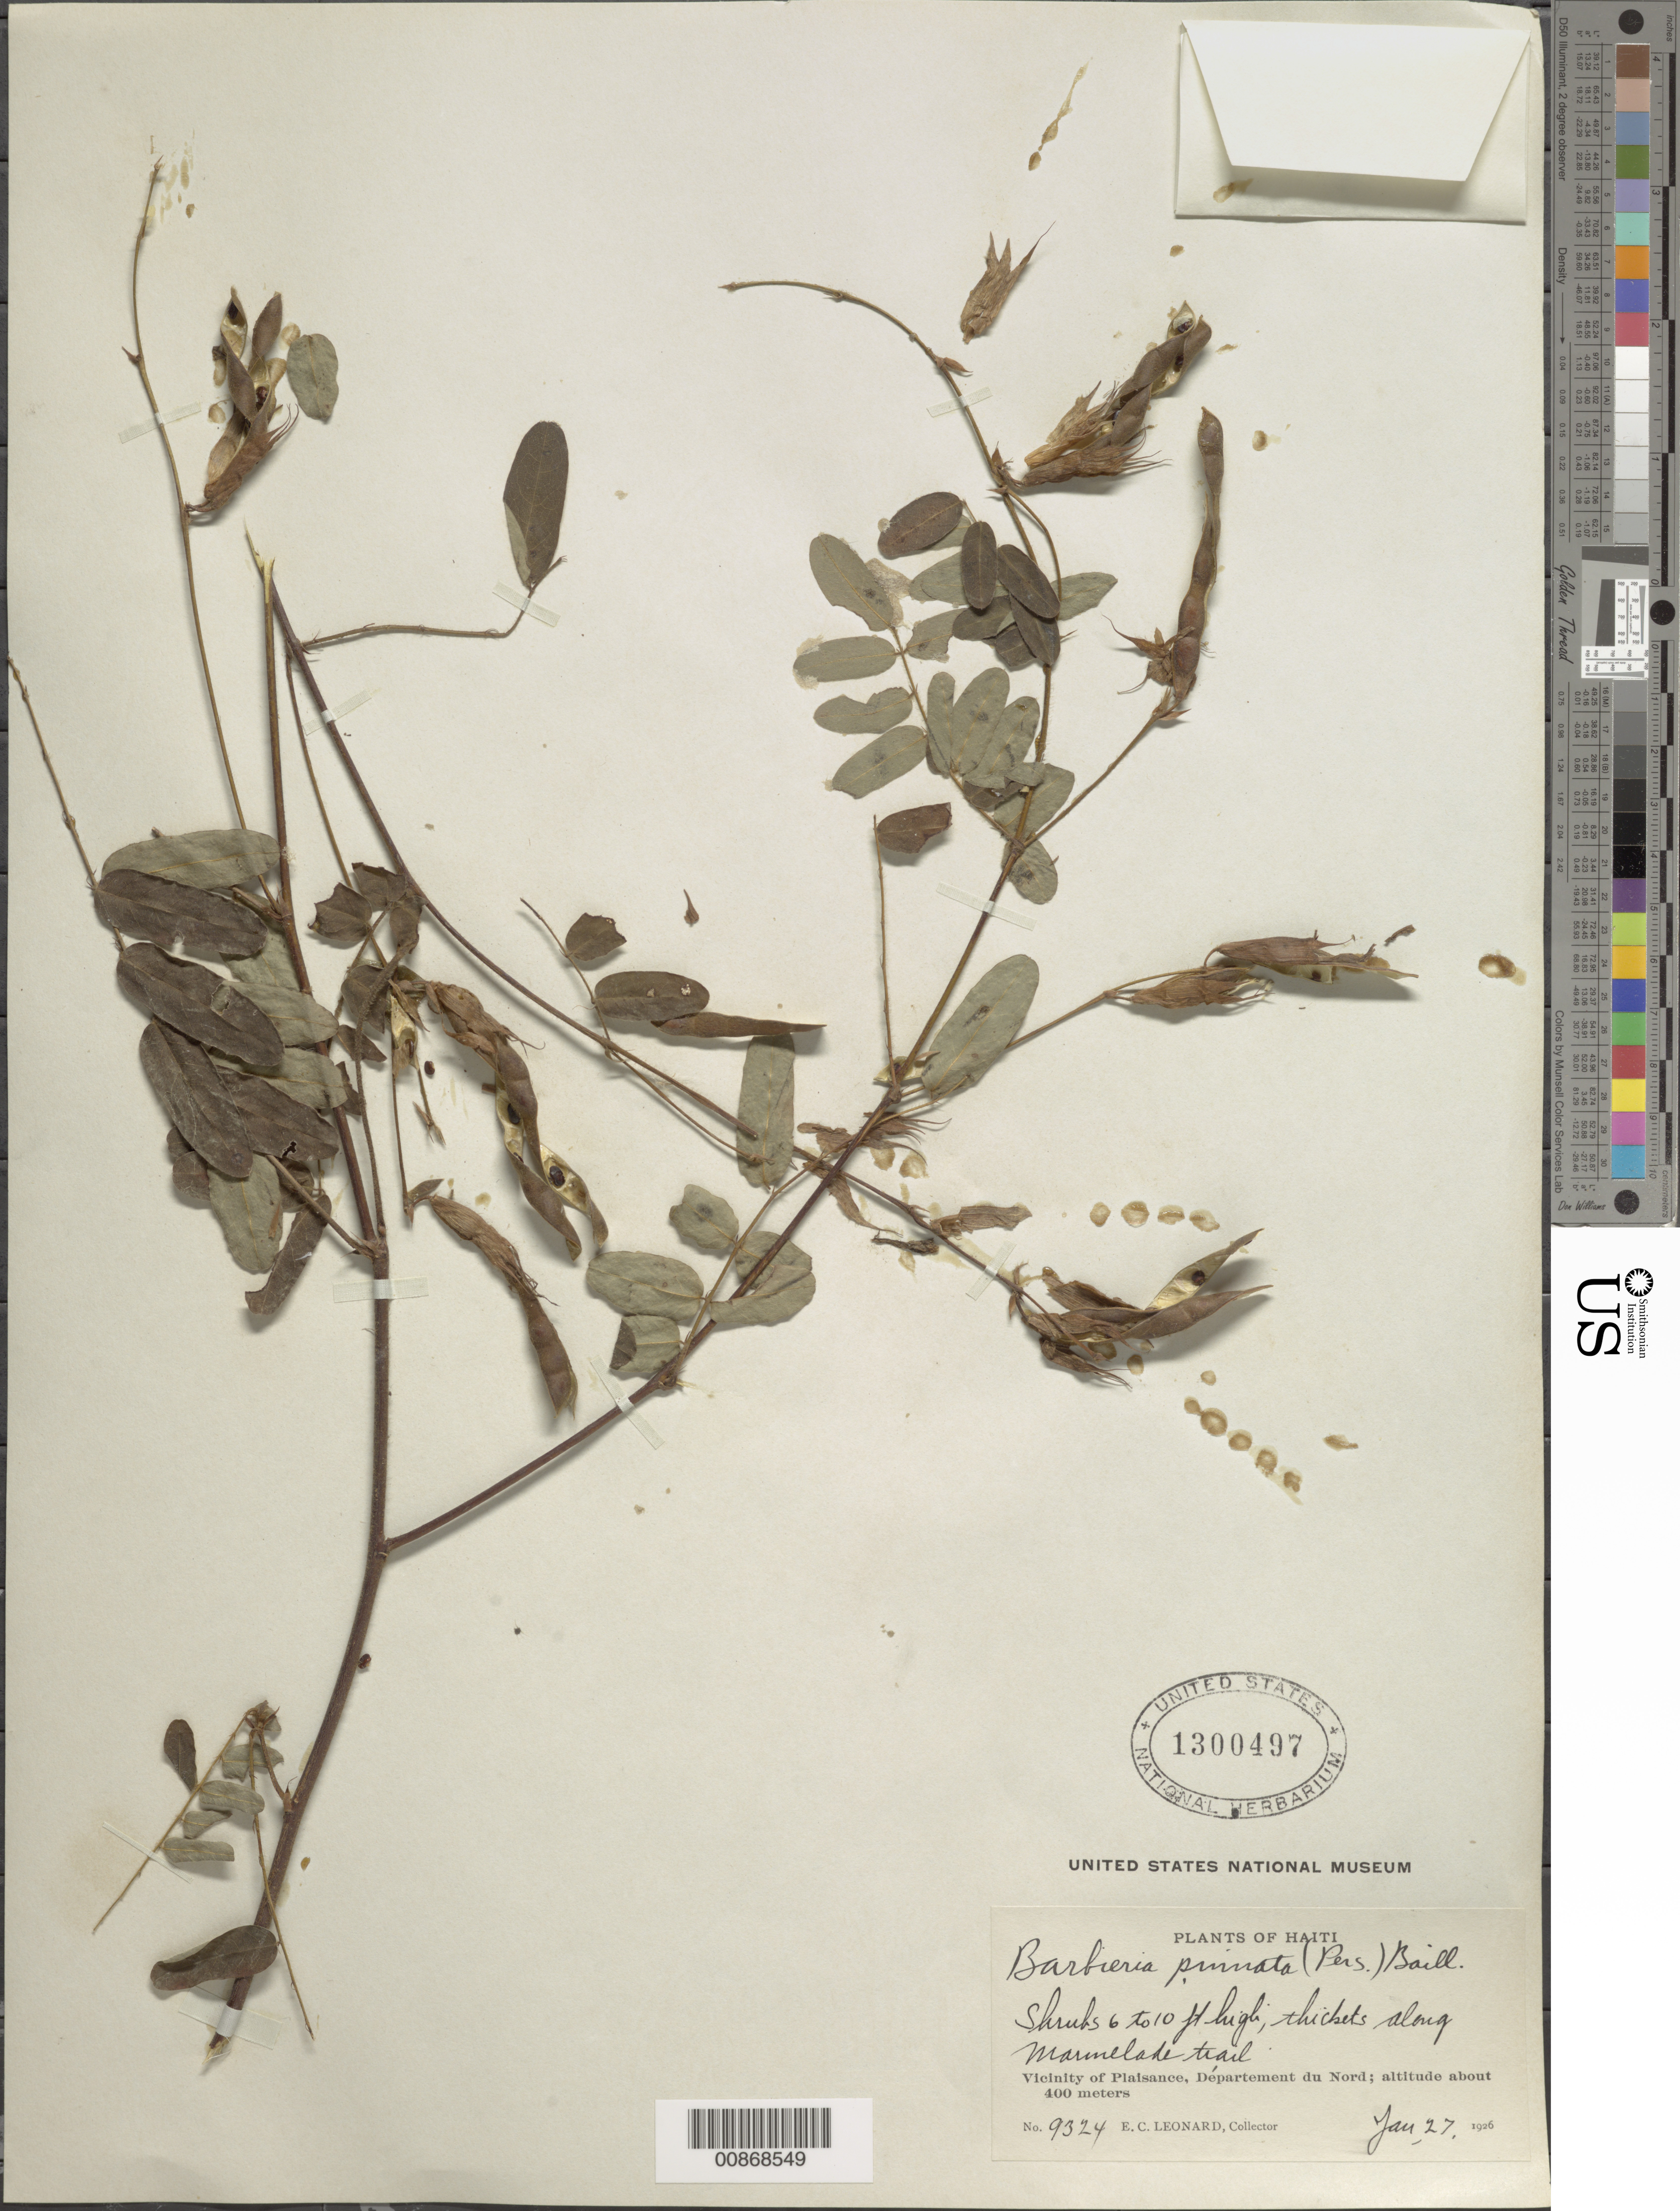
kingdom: Plantae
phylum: Tracheophyta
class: Magnoliopsida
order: Fabales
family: Fabaceae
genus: Barbieria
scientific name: Barbieria pinnata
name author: (Pers.) Baill.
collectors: E. C. Leonard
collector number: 9324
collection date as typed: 27 Jan 1926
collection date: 1926-01-27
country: Haiti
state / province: Nord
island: Hispaniola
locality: Vicinity of Plaisance. Along Marmelade trail.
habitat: Thickets along trail.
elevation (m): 400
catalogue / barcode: US 1300497